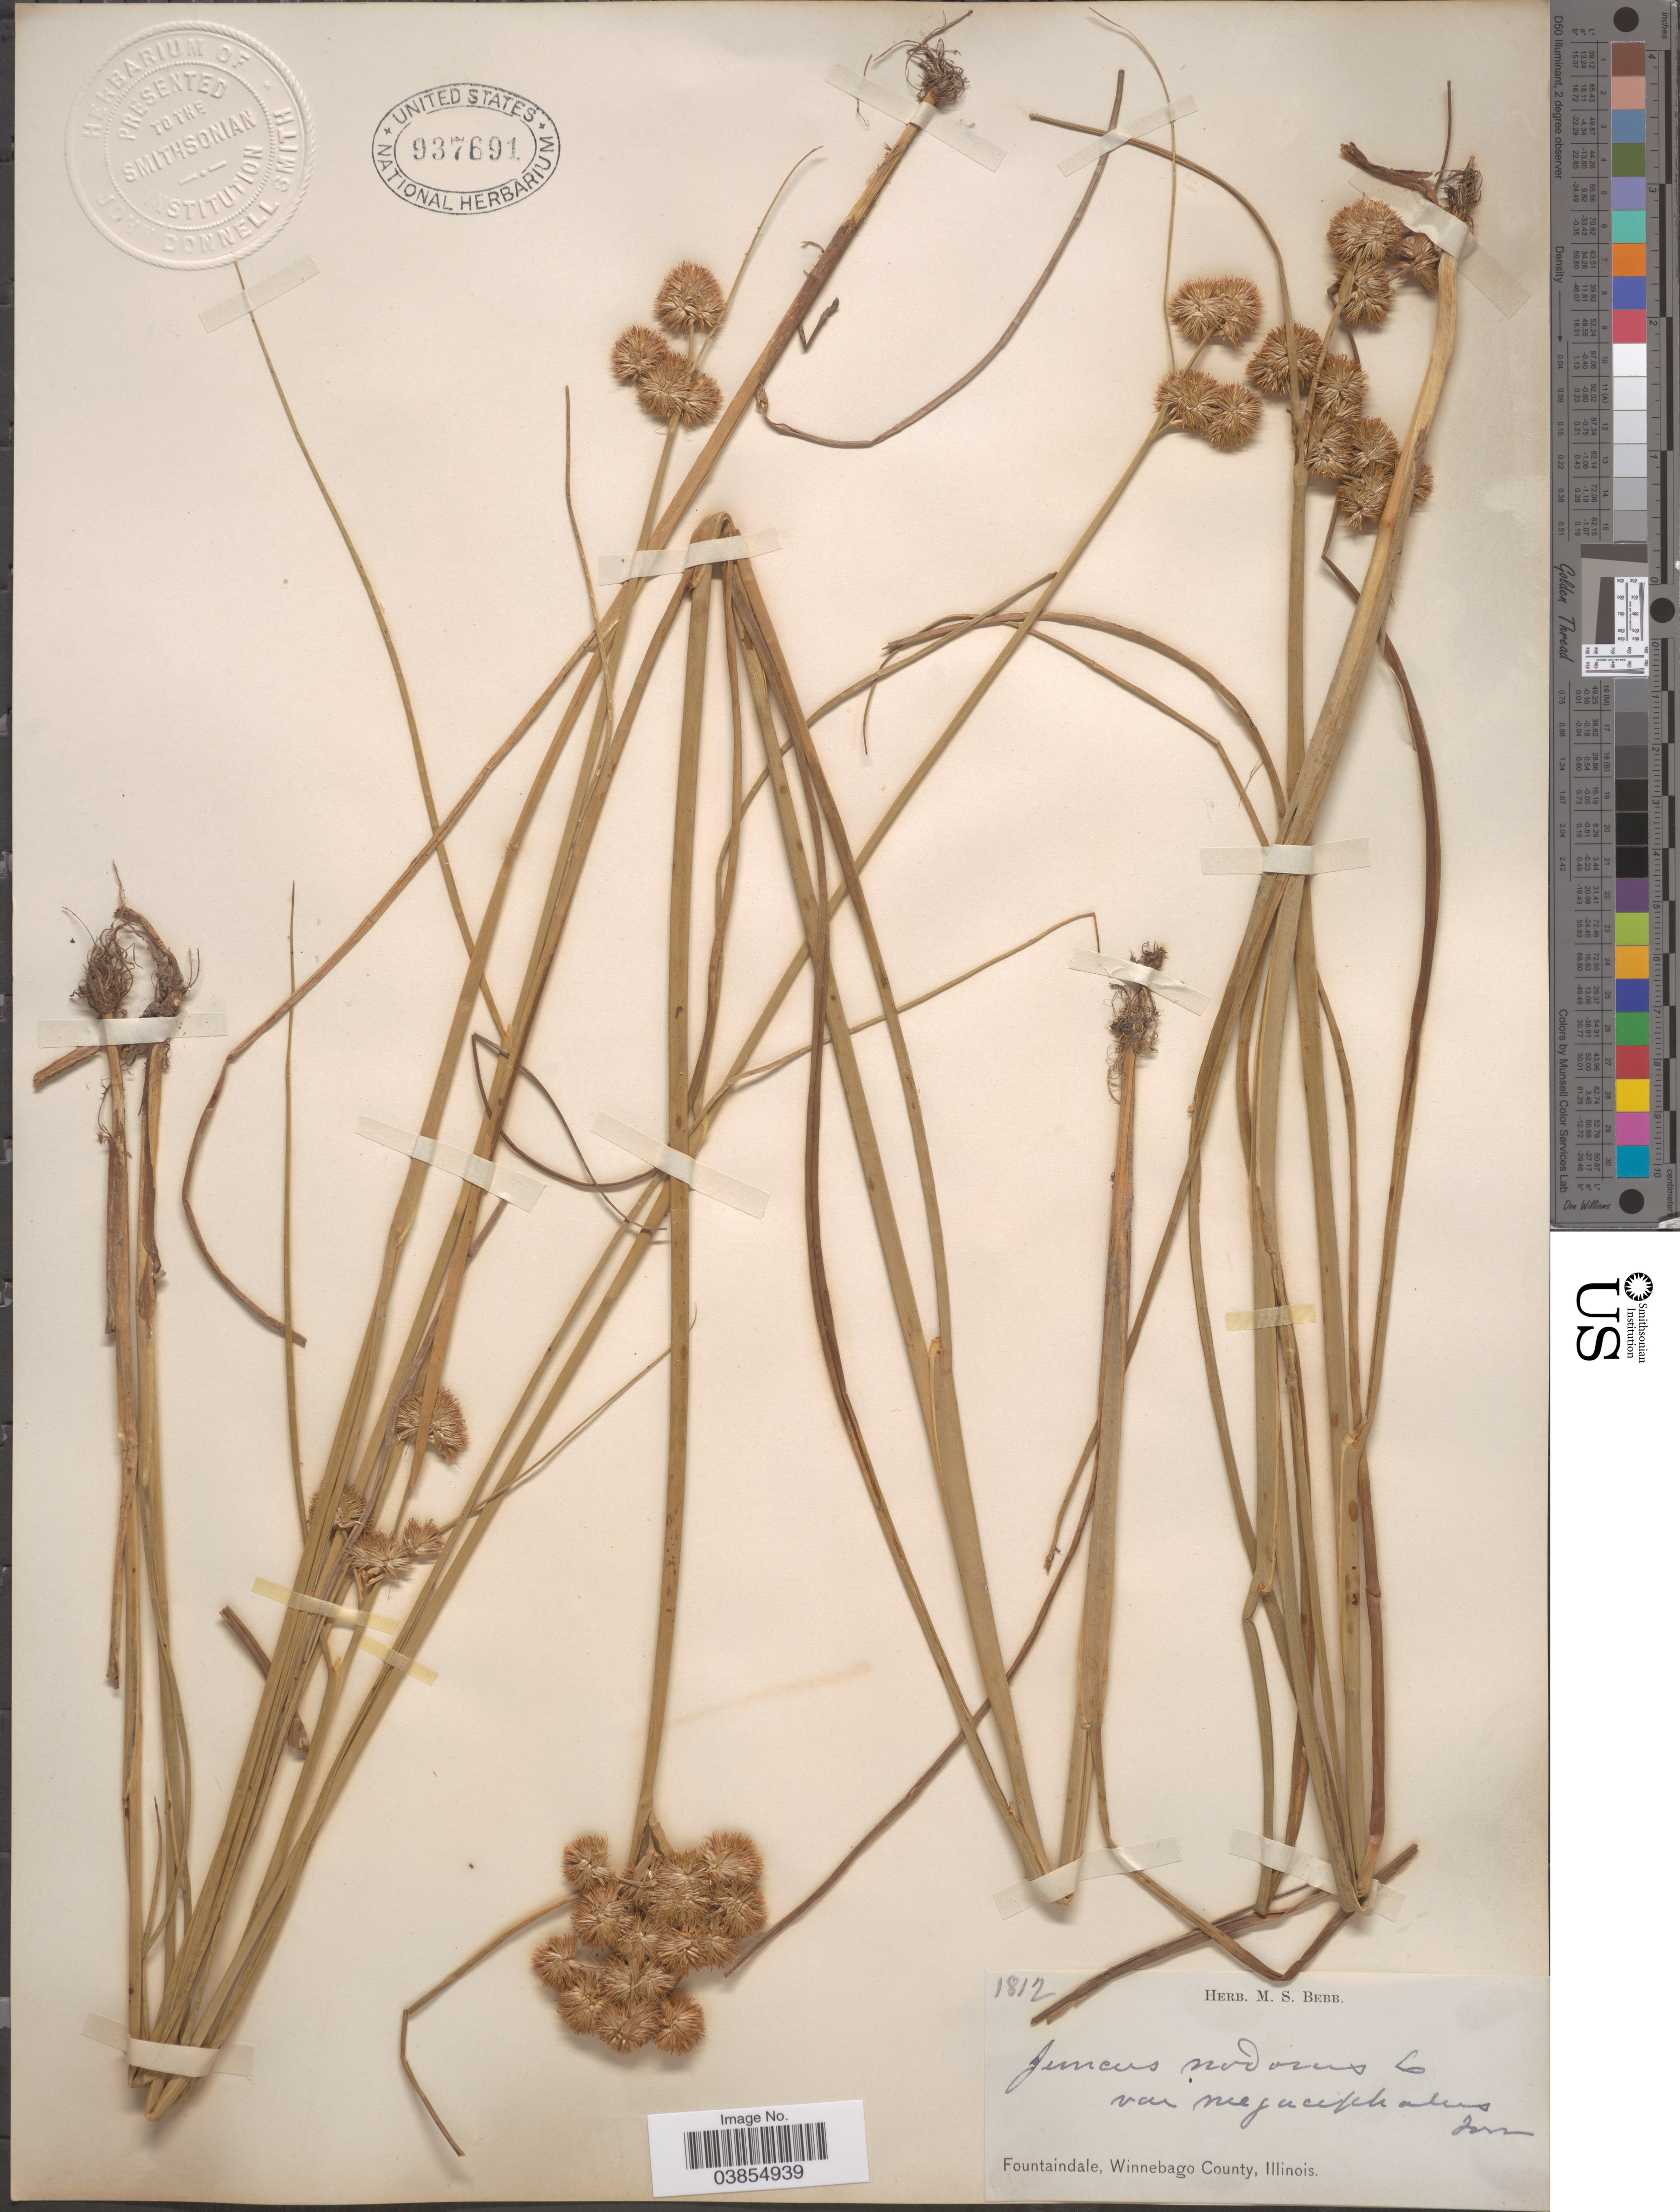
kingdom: Plantae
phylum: Tracheophyta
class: Liliopsida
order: Poales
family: Juncaceae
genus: Juncus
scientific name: Juncus megacephalus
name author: M.A. Curtis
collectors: M. Bebb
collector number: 1812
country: United States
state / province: Illinois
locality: Fountaindale, Winnebago County.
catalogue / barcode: US 937691